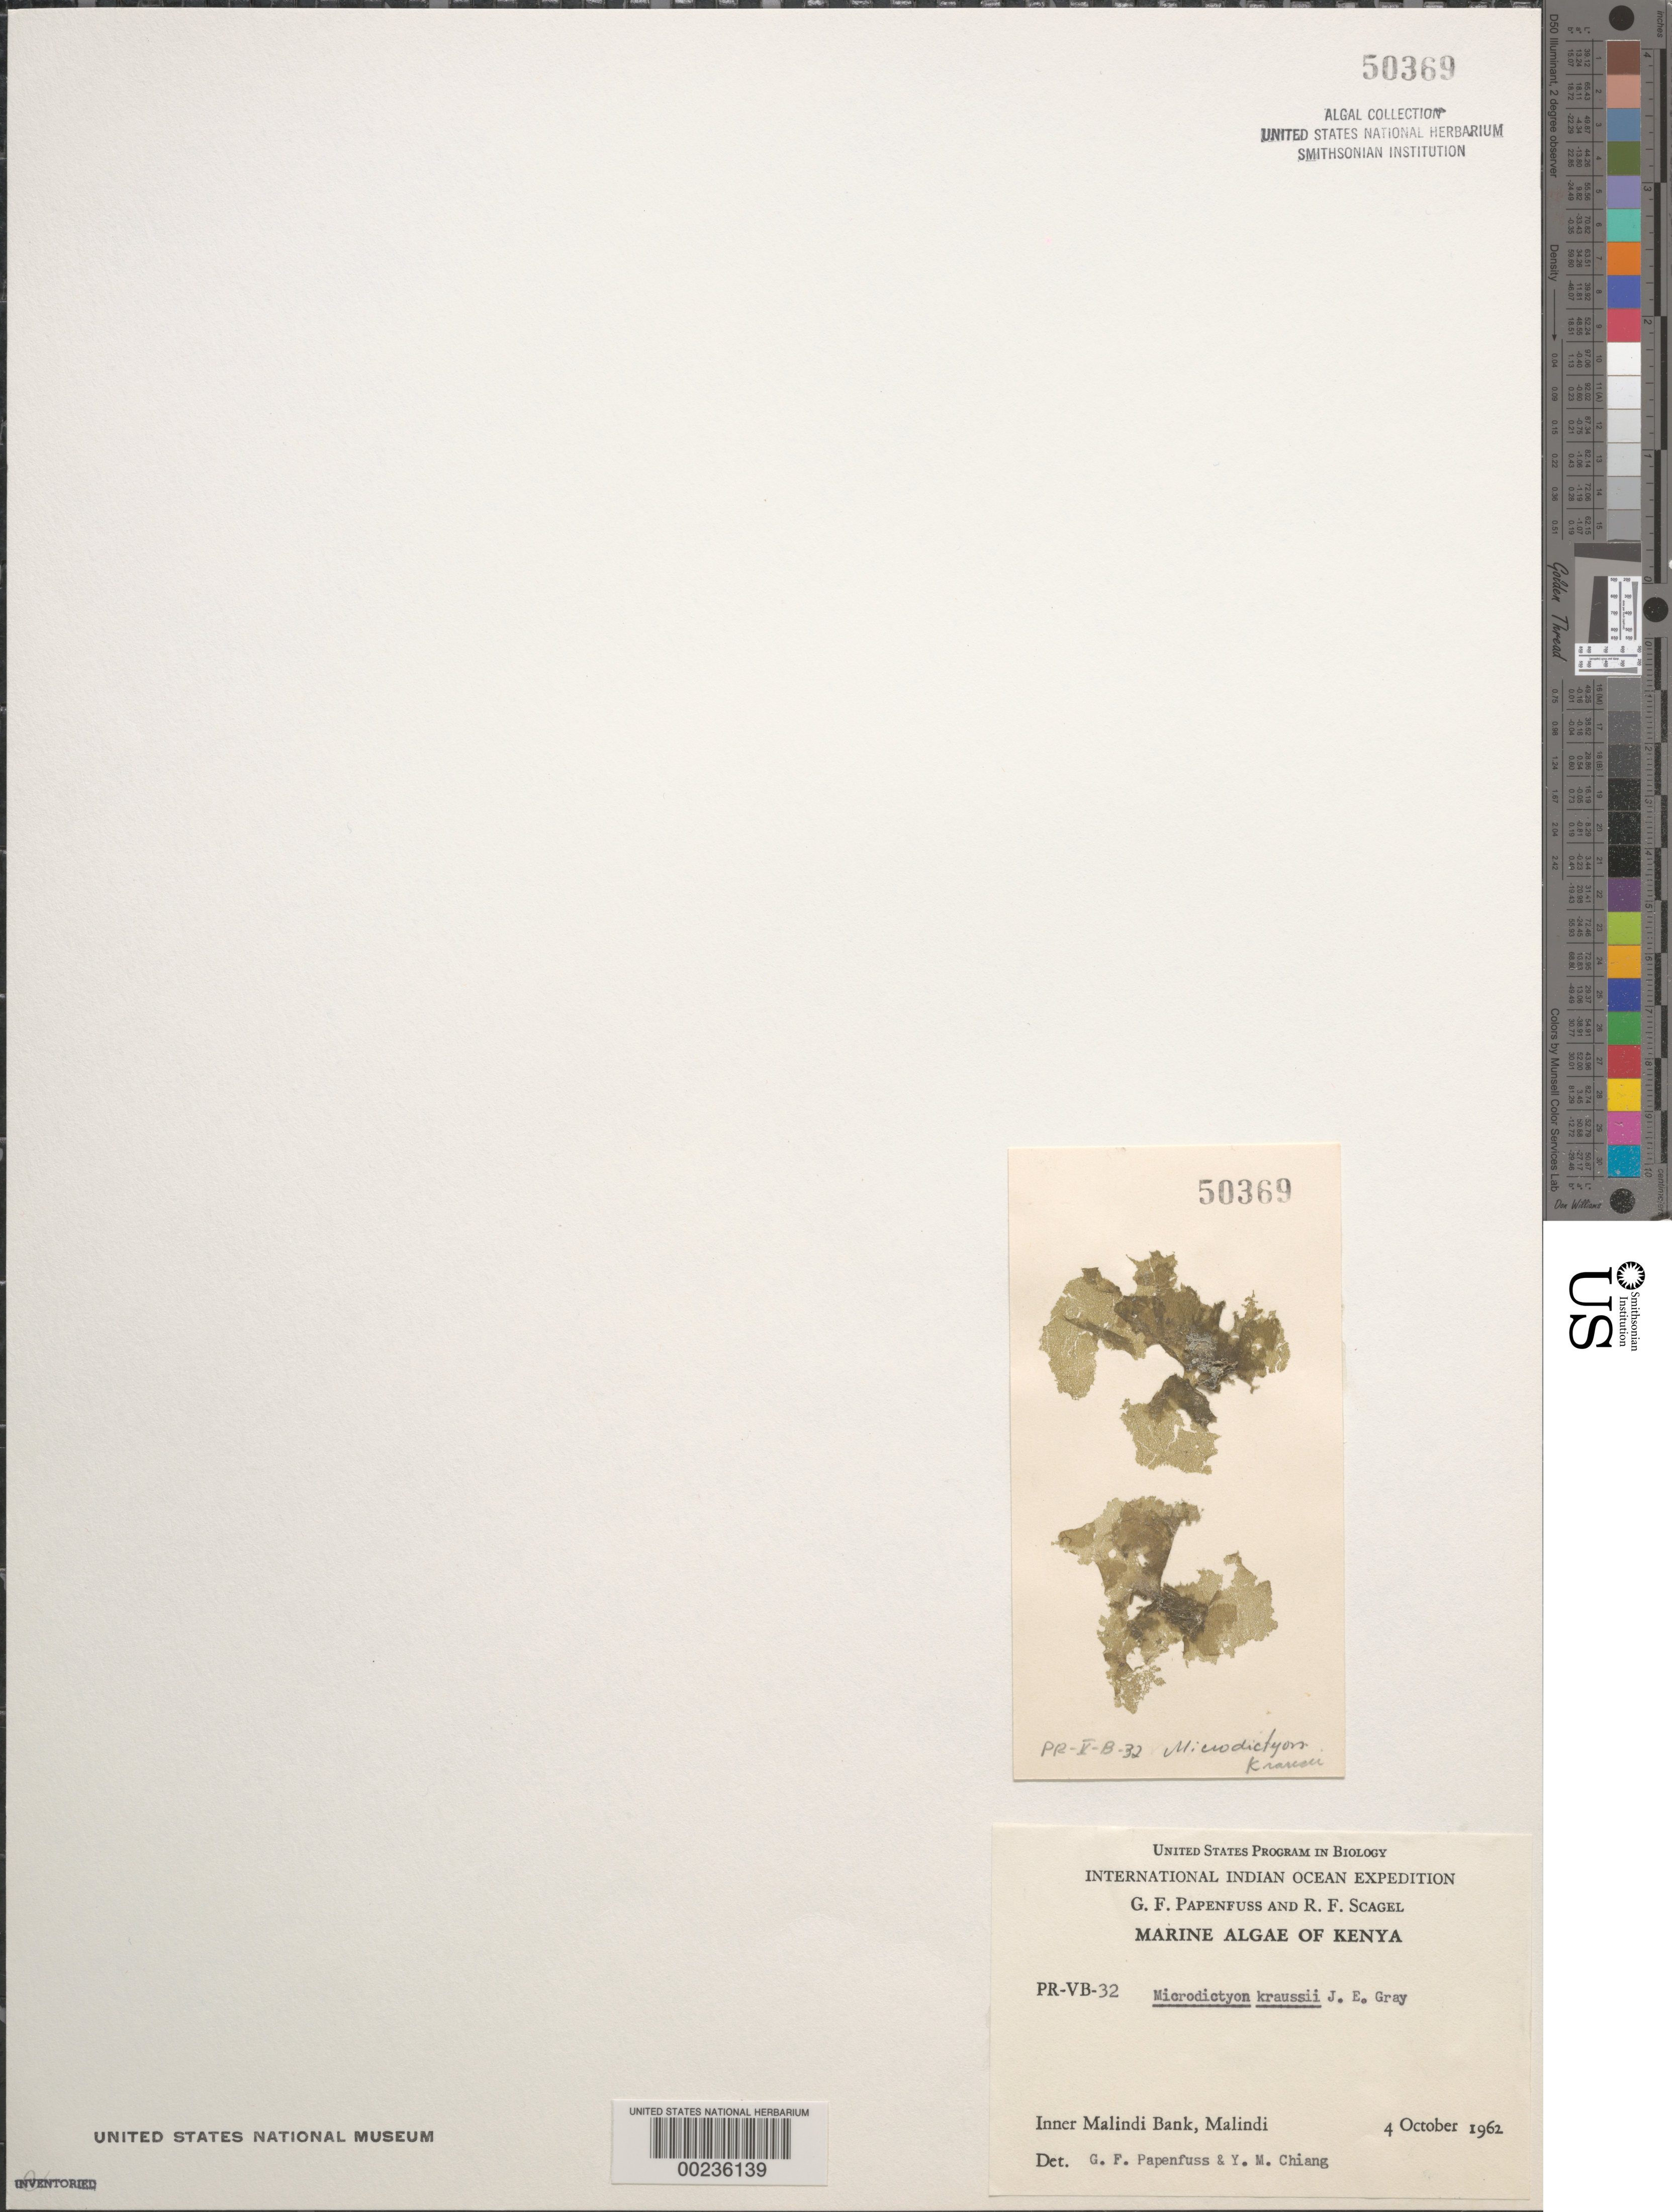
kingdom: Plantae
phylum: Chlorophyta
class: Ulvophyceae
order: Cladophorales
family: Anadyomenaceae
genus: Microdictyon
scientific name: Microdictyon kraussii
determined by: Papenfuss, G. F.; Chiang, Y. M.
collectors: G. Papenfuss & R. F. Scagel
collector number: PR-VB-32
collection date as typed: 04 Oct 1962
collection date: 1962-10-04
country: Kenya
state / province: Kilifi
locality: Inner Malindi Bank, Malindi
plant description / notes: International Indian Ocean Expedition, 1962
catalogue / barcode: US 50369